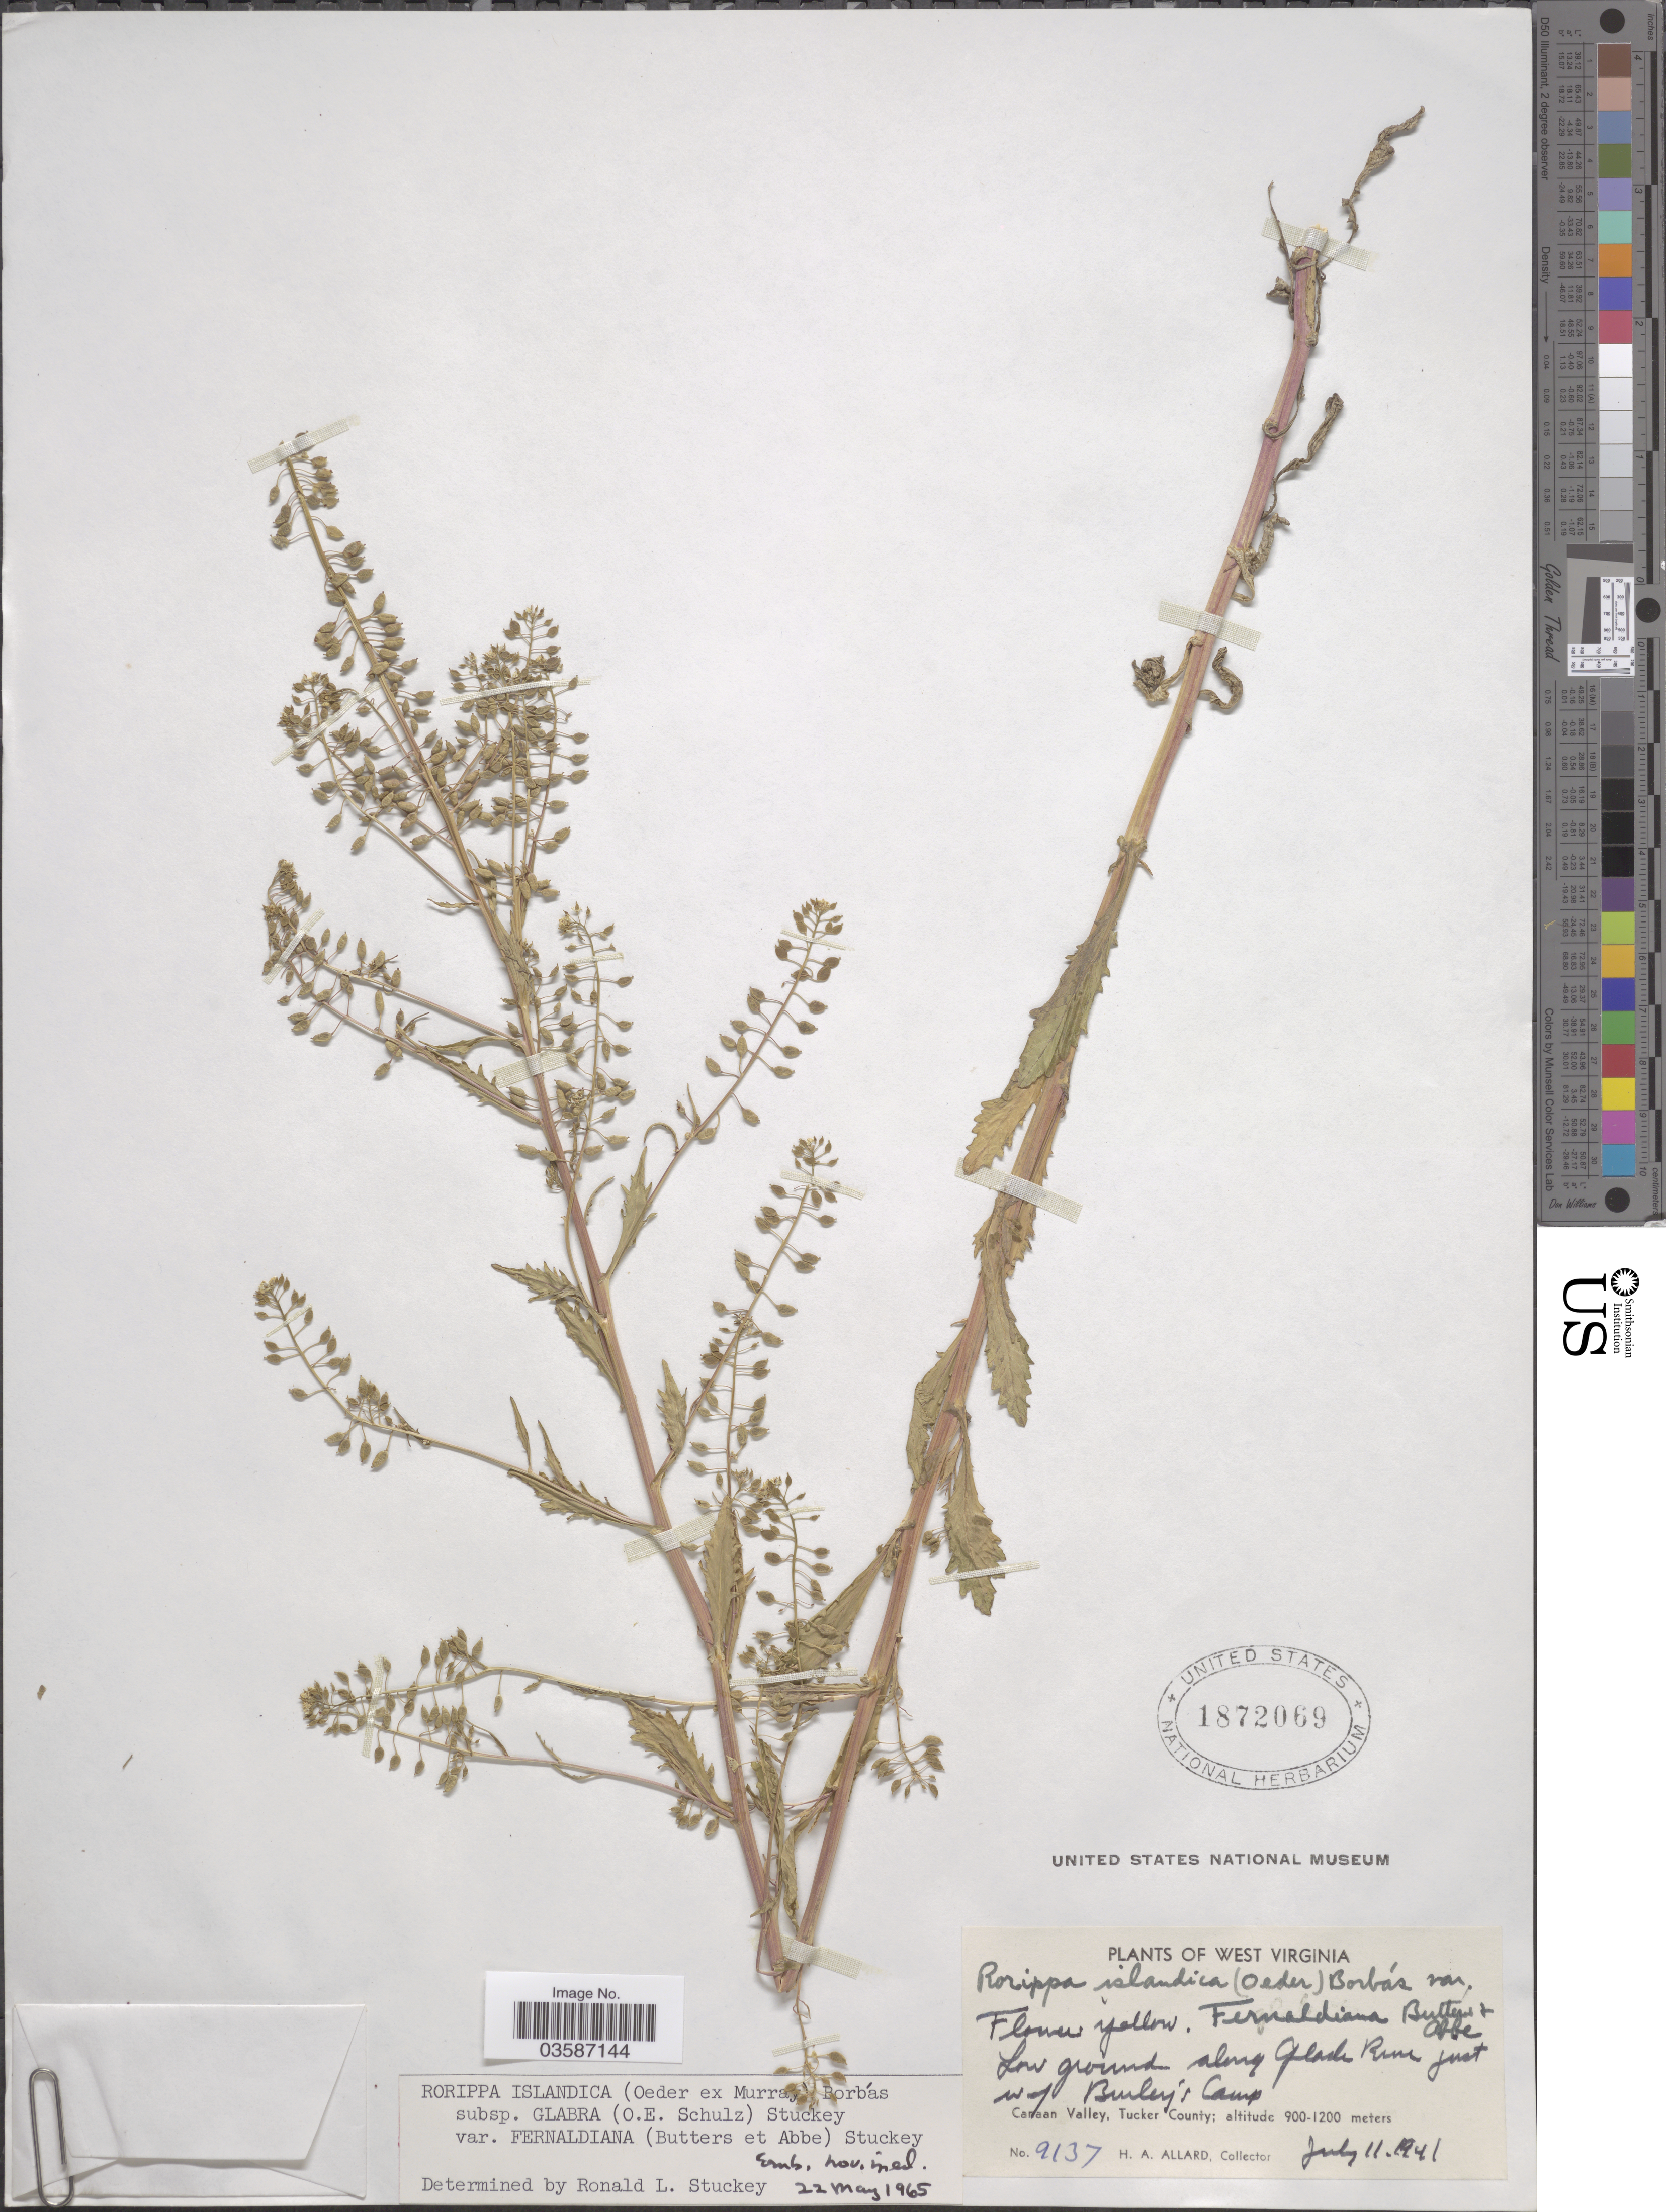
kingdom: Plantae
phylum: Tracheophyta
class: Magnoliopsida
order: Brassicales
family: Brassicaceae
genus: Rorippa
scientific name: Rorippa islandica var. fernaldiana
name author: Butters & Abbe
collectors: H. A. Allard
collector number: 9137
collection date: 1941-07-11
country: United States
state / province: West Virginia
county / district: Tucker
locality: Along Glade Run just w of Burley's Camp. Canaan Valley, Tucker County.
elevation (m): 900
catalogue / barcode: US 1872069